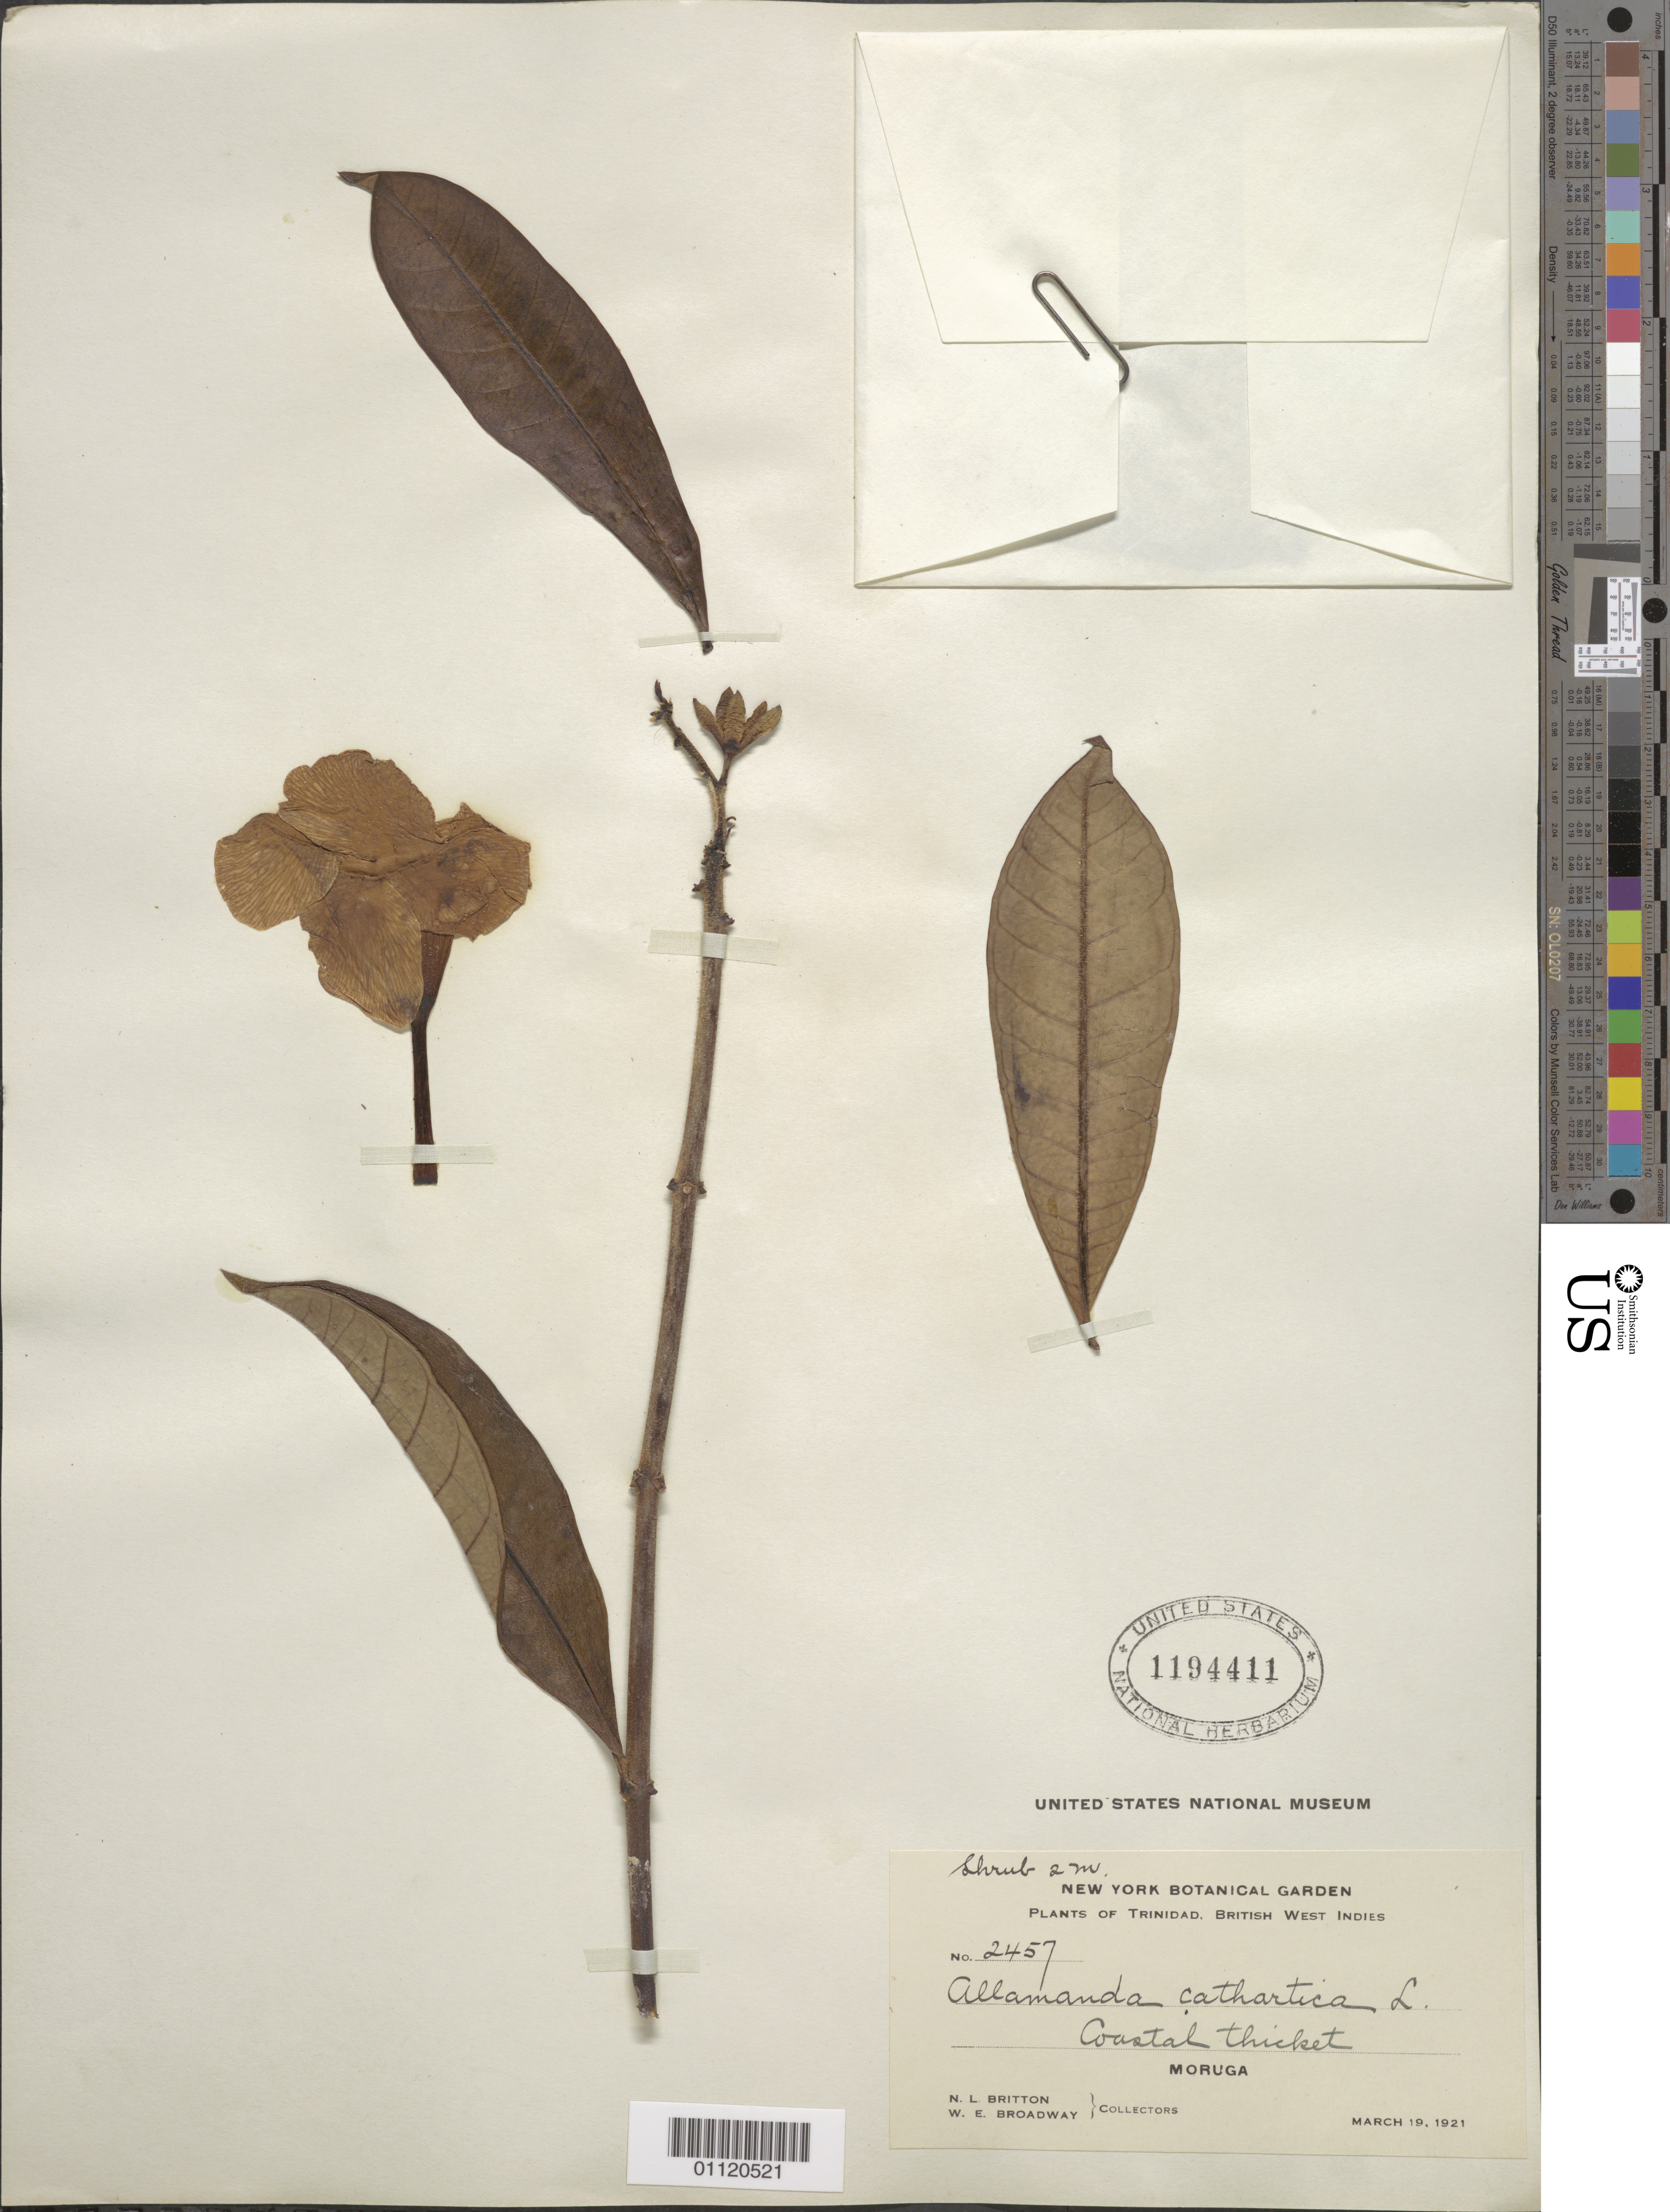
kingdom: Plantae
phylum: Tracheophyta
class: Magnoliopsida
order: Gentianales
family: Apocynaceae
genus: Allamanda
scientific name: Allamanda cathartica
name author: L.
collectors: N. Britton & W. E. Broadway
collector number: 2457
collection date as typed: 19 Mar 1921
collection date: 1921-03-19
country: Trinidad and Tobago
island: Trinidad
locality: Moruga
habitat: coastal thicket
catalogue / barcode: US 1194411